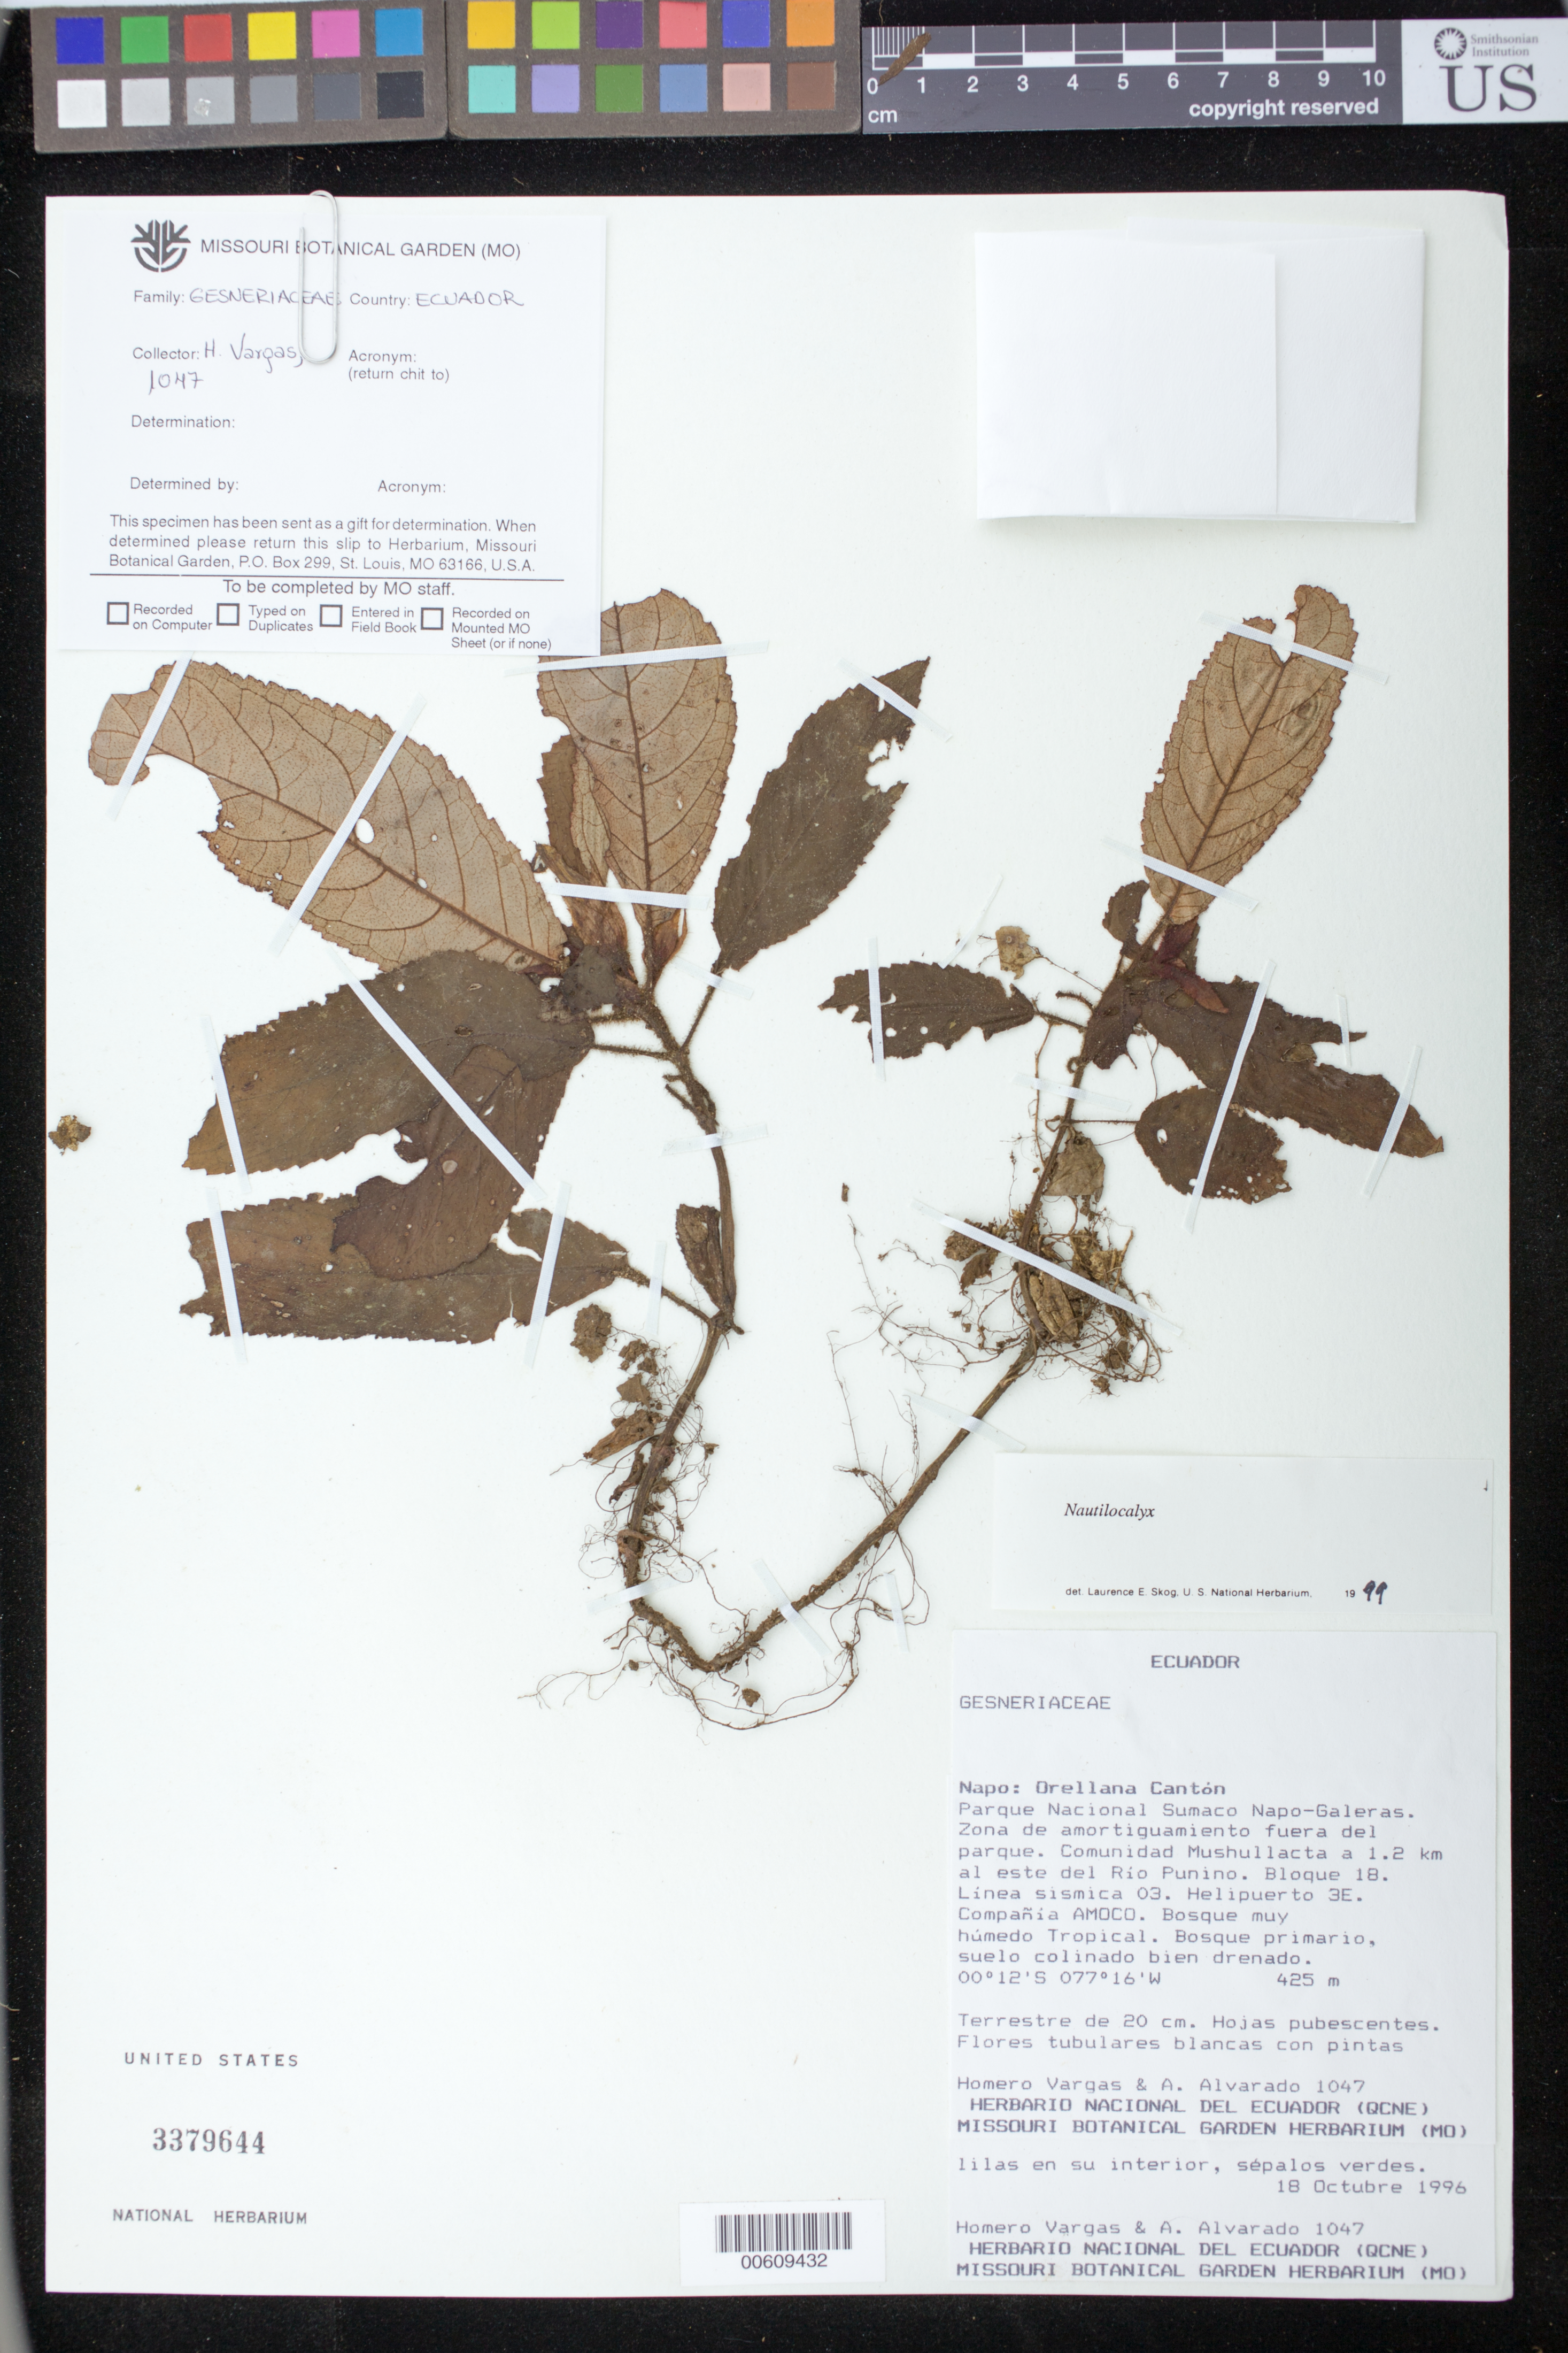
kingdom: Plantae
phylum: Tracheophyta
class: Magnoliopsida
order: Lamiales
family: Gesneriaceae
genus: Nautilocalyx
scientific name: Nautilocalyx sp.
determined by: Skog, Laurence E.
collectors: H. Vargas & A. Alvarado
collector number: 1047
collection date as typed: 18 Oct 1996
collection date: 1996-10-18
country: Ecuador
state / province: Napo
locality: Orellana Cantón; Parque Nacional Sumaco Napo-Galeras, zona de amortiguamiento fuera del parque, comunidad Mushullacta a 1.2 km al E del Río Punino, Blque 18, línea sismica 03, Helipuerto 3E, Compañia AMOCO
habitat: Bosque primario, suelo colinado bien drenado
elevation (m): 425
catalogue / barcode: US 3379644